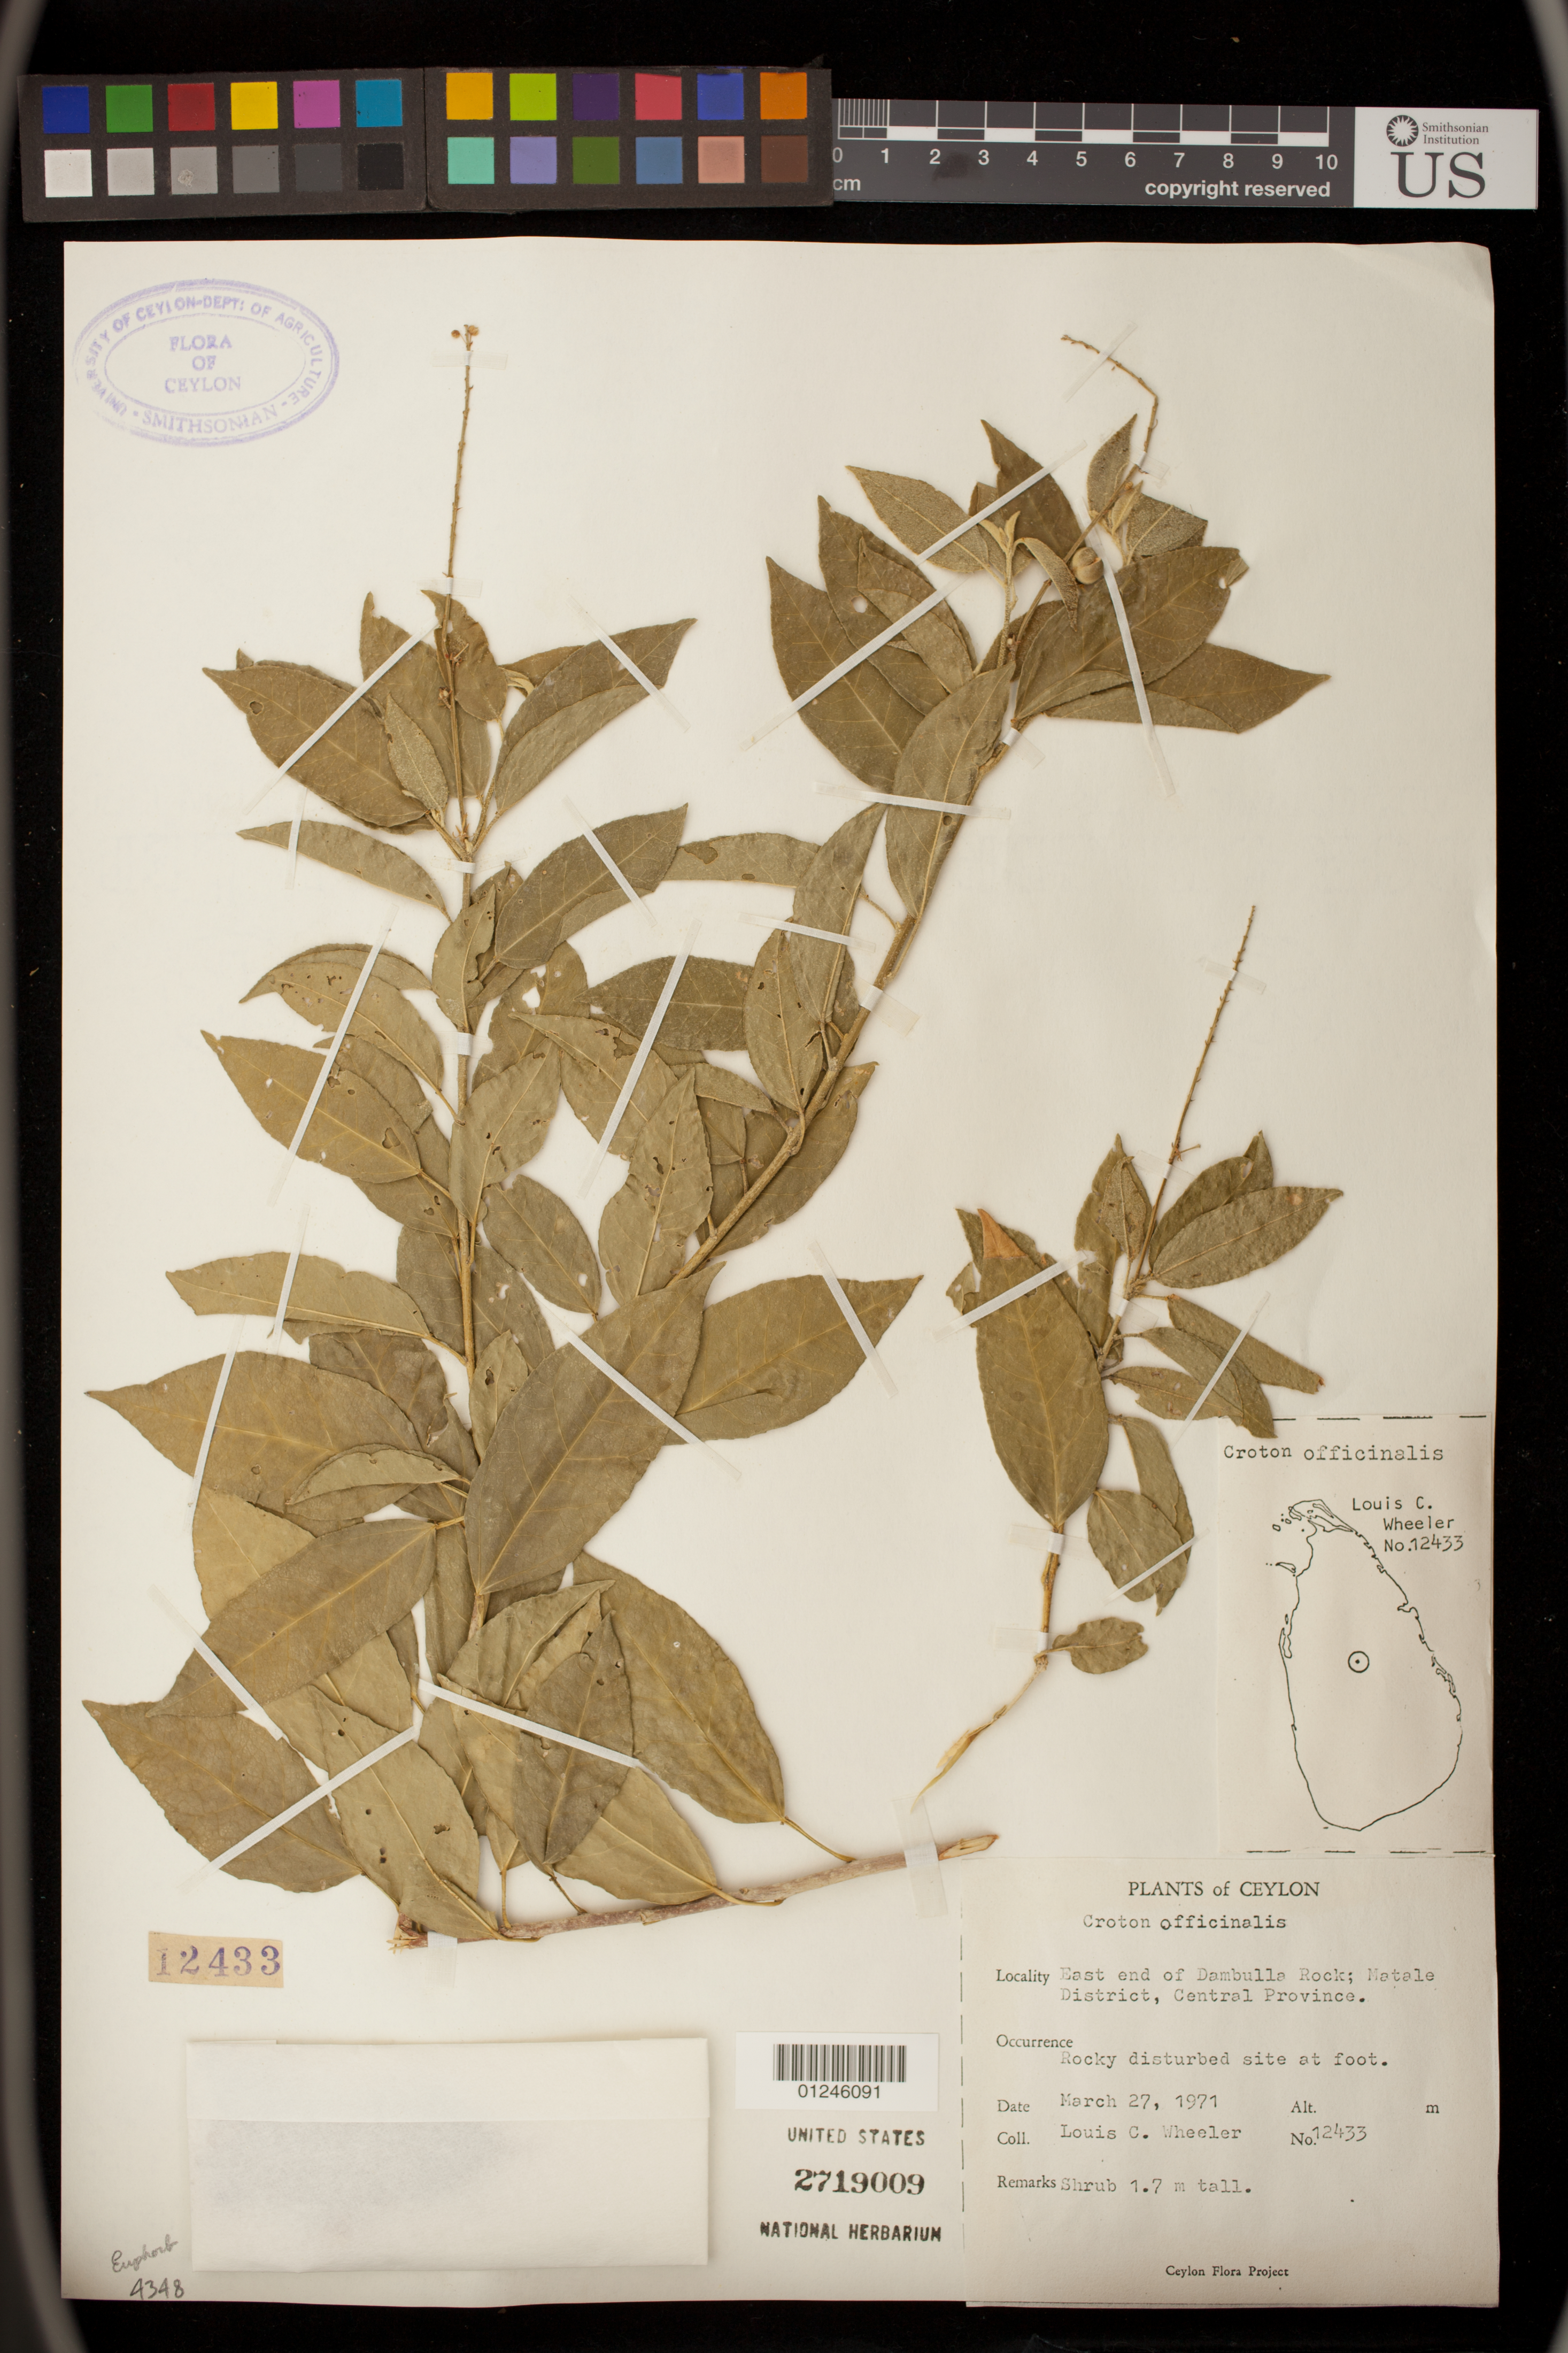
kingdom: Plantae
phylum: Tracheophyta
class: Magnoliopsida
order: Malpighiales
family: Euphorbiaceae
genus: Croton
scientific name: Croton officinalis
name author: (Klotzsch) Alston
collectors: L. C. Wheeler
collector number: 12433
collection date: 1971-03-27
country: Sri Lanka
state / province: Central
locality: Rocky disturbed site at foot.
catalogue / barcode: US 2719009